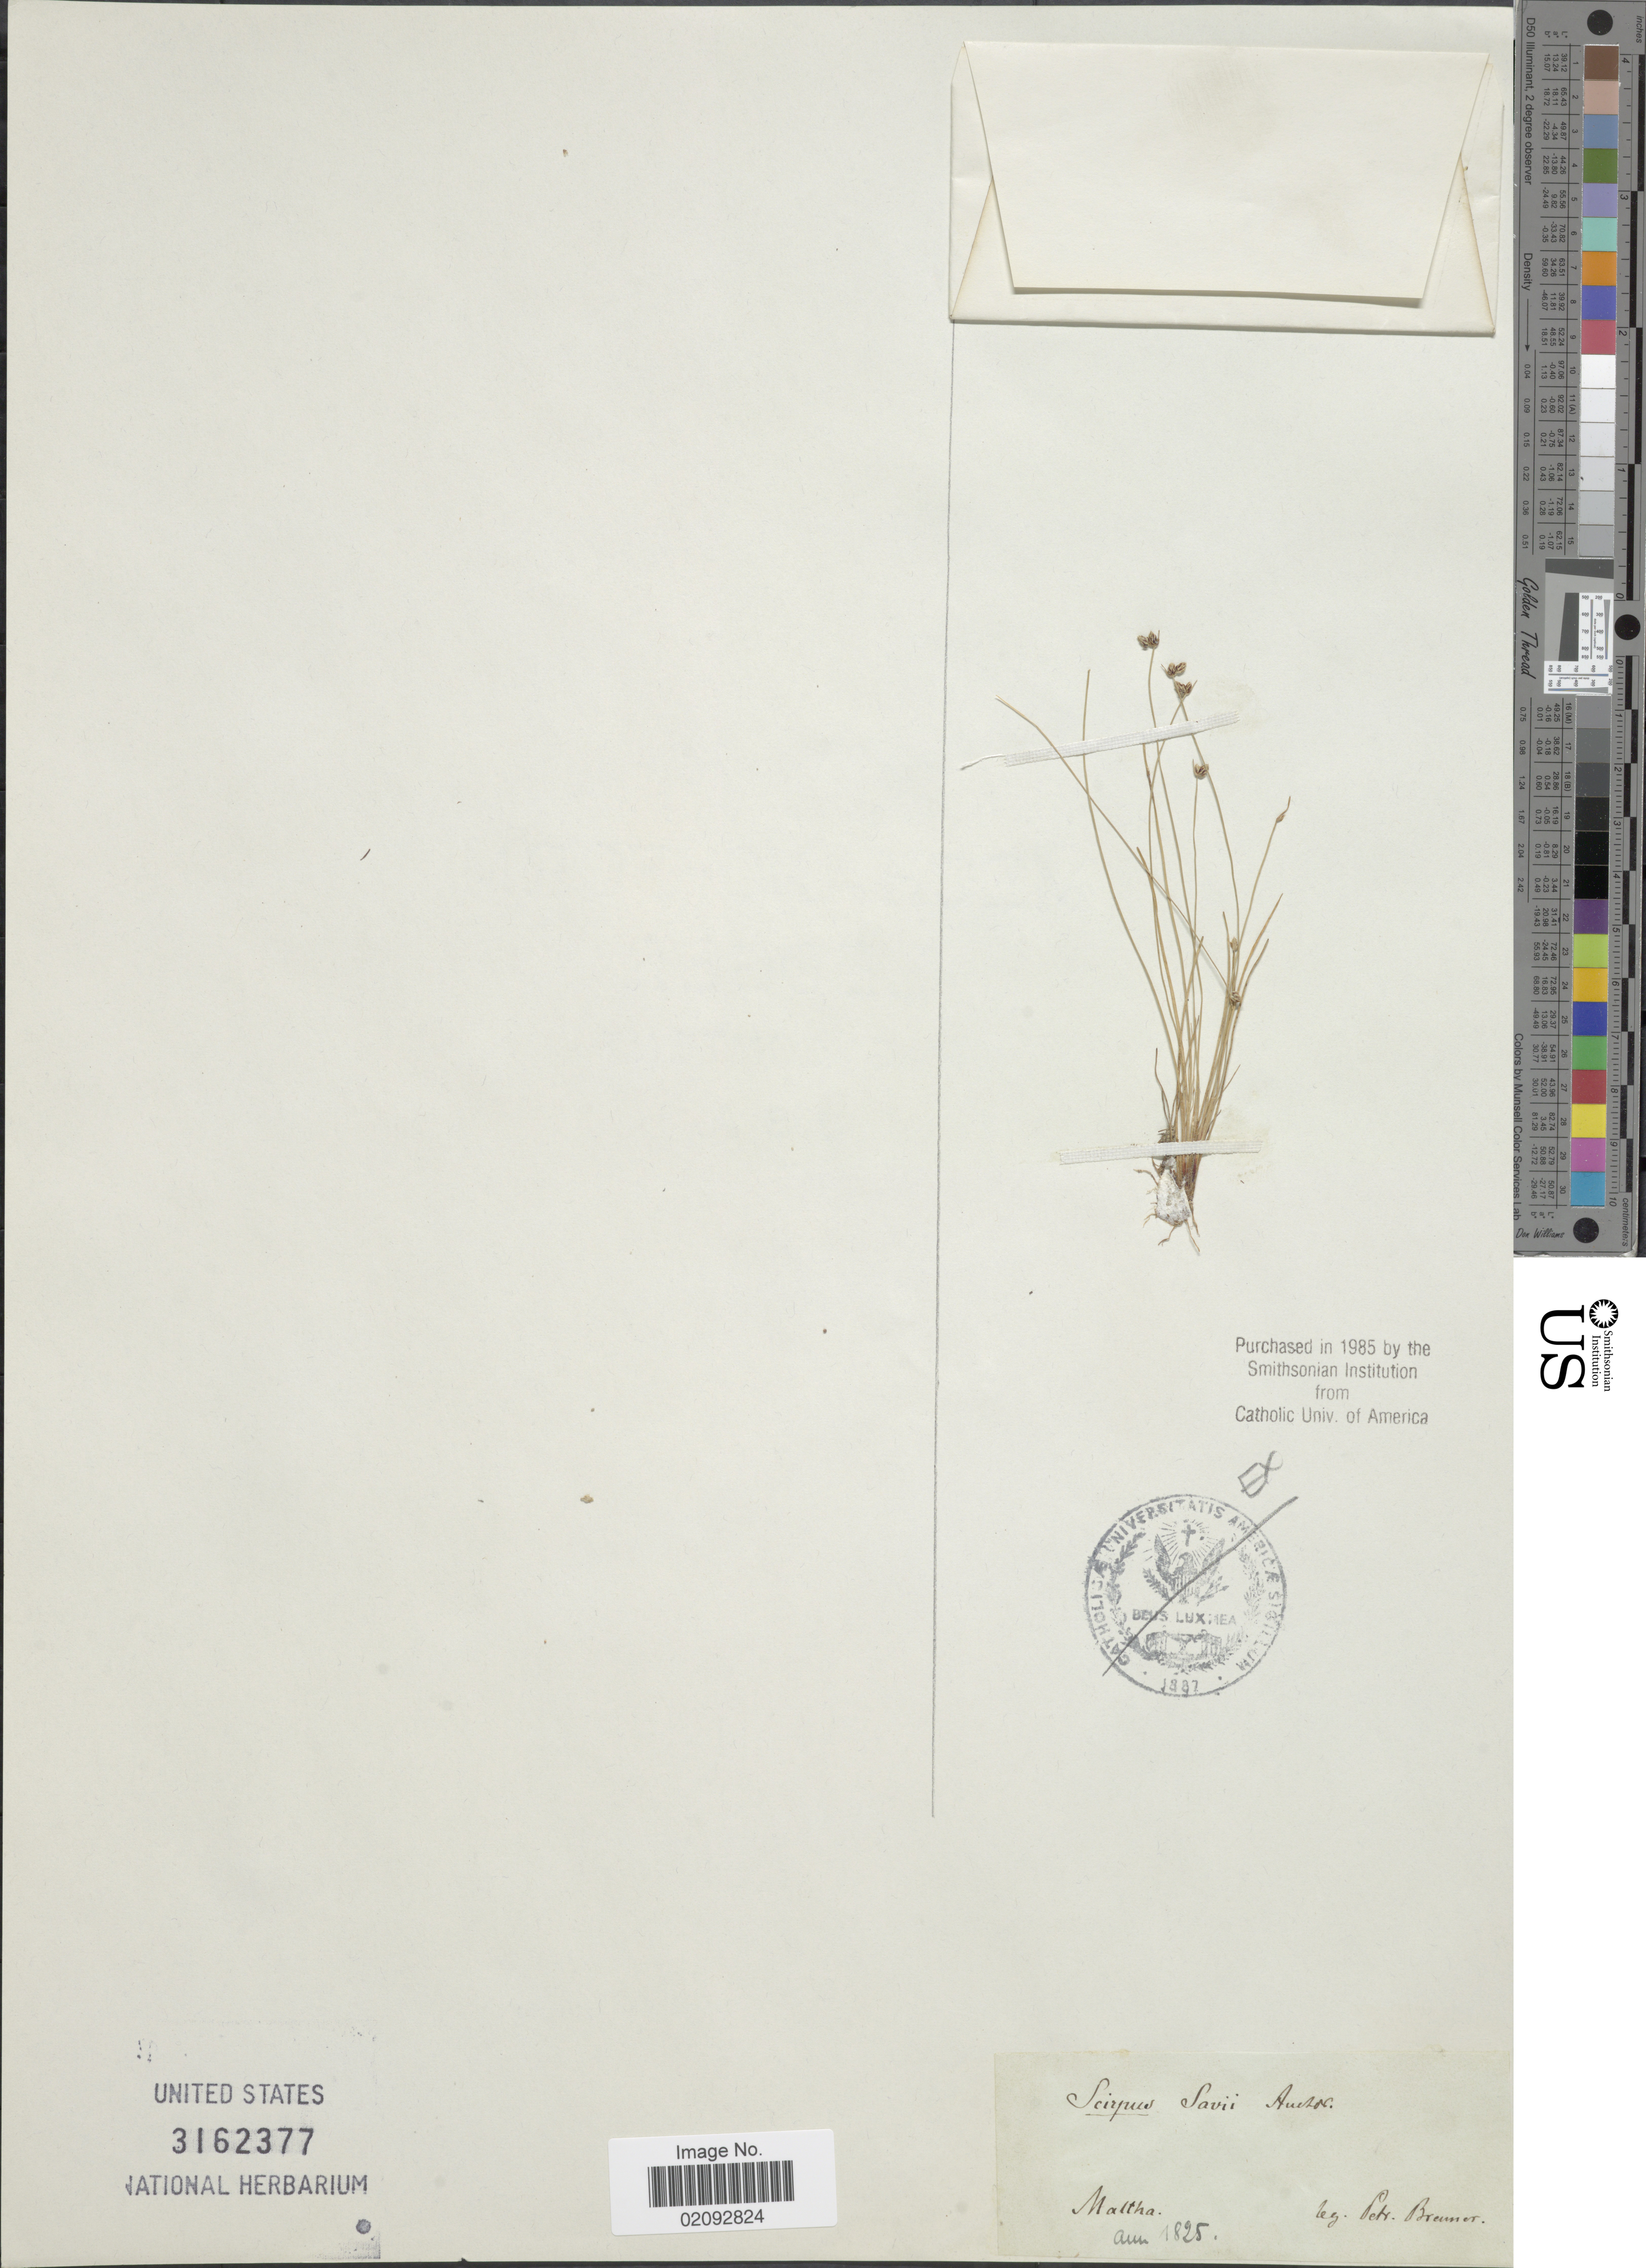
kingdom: Plantae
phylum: Tracheophyta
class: Liliopsida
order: Poales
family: Cyperaceae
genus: Isolepis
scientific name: Isolepis cernua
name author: (Vahl) Roem. & Schult.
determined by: Strong, Mark T., (BOT), Smithsonian Institution - National Museum of Natural History (UNITED STATES)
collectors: P. Brenner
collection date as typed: Aun 1825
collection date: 1825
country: Malta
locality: Maltha.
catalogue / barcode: US 3162377